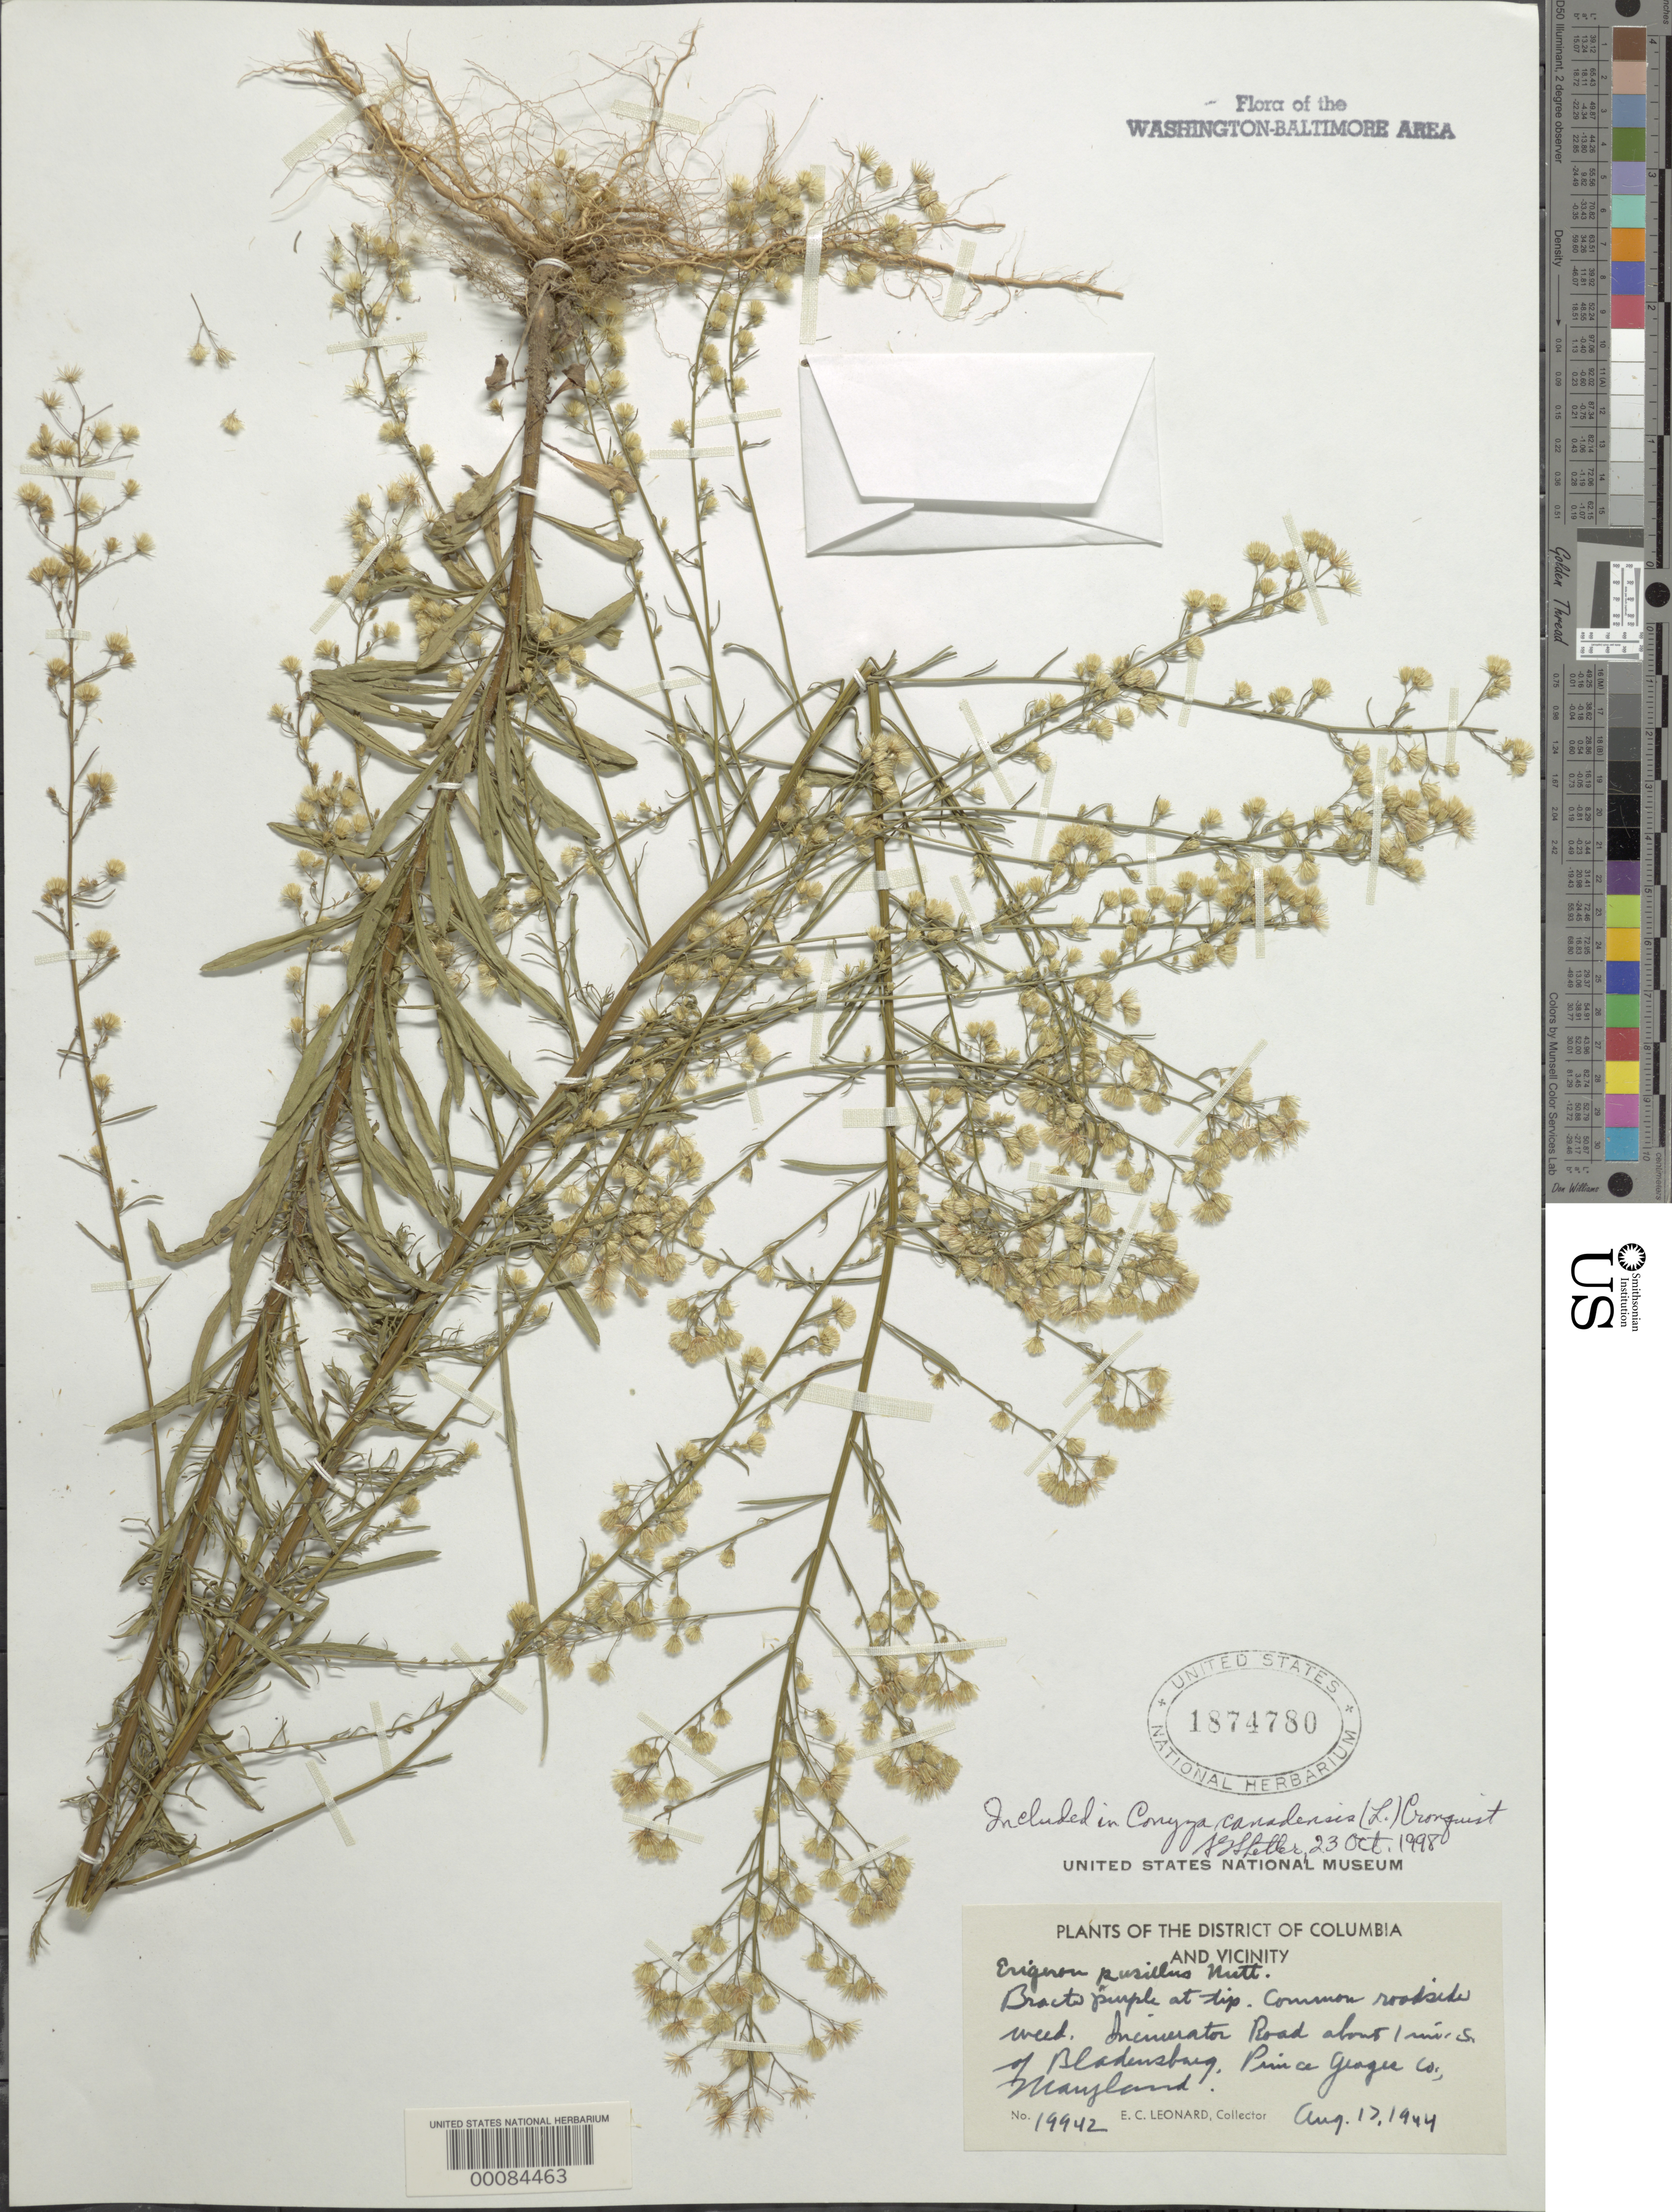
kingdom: Plantae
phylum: Tracheophyta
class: Magnoliopsida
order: Asterales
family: Asteraceae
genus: Conyza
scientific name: Conyza canadensis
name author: (L.) Cronq.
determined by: Shetler, Stanwyn G., (US), NMNH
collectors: E. C. Leonard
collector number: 19942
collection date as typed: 17 Aug 1944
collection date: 1944-08-17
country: United States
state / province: Maryland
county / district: Prince George's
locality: Incinerator Pond south of Bladensburg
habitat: Roadside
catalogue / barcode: US 1874780